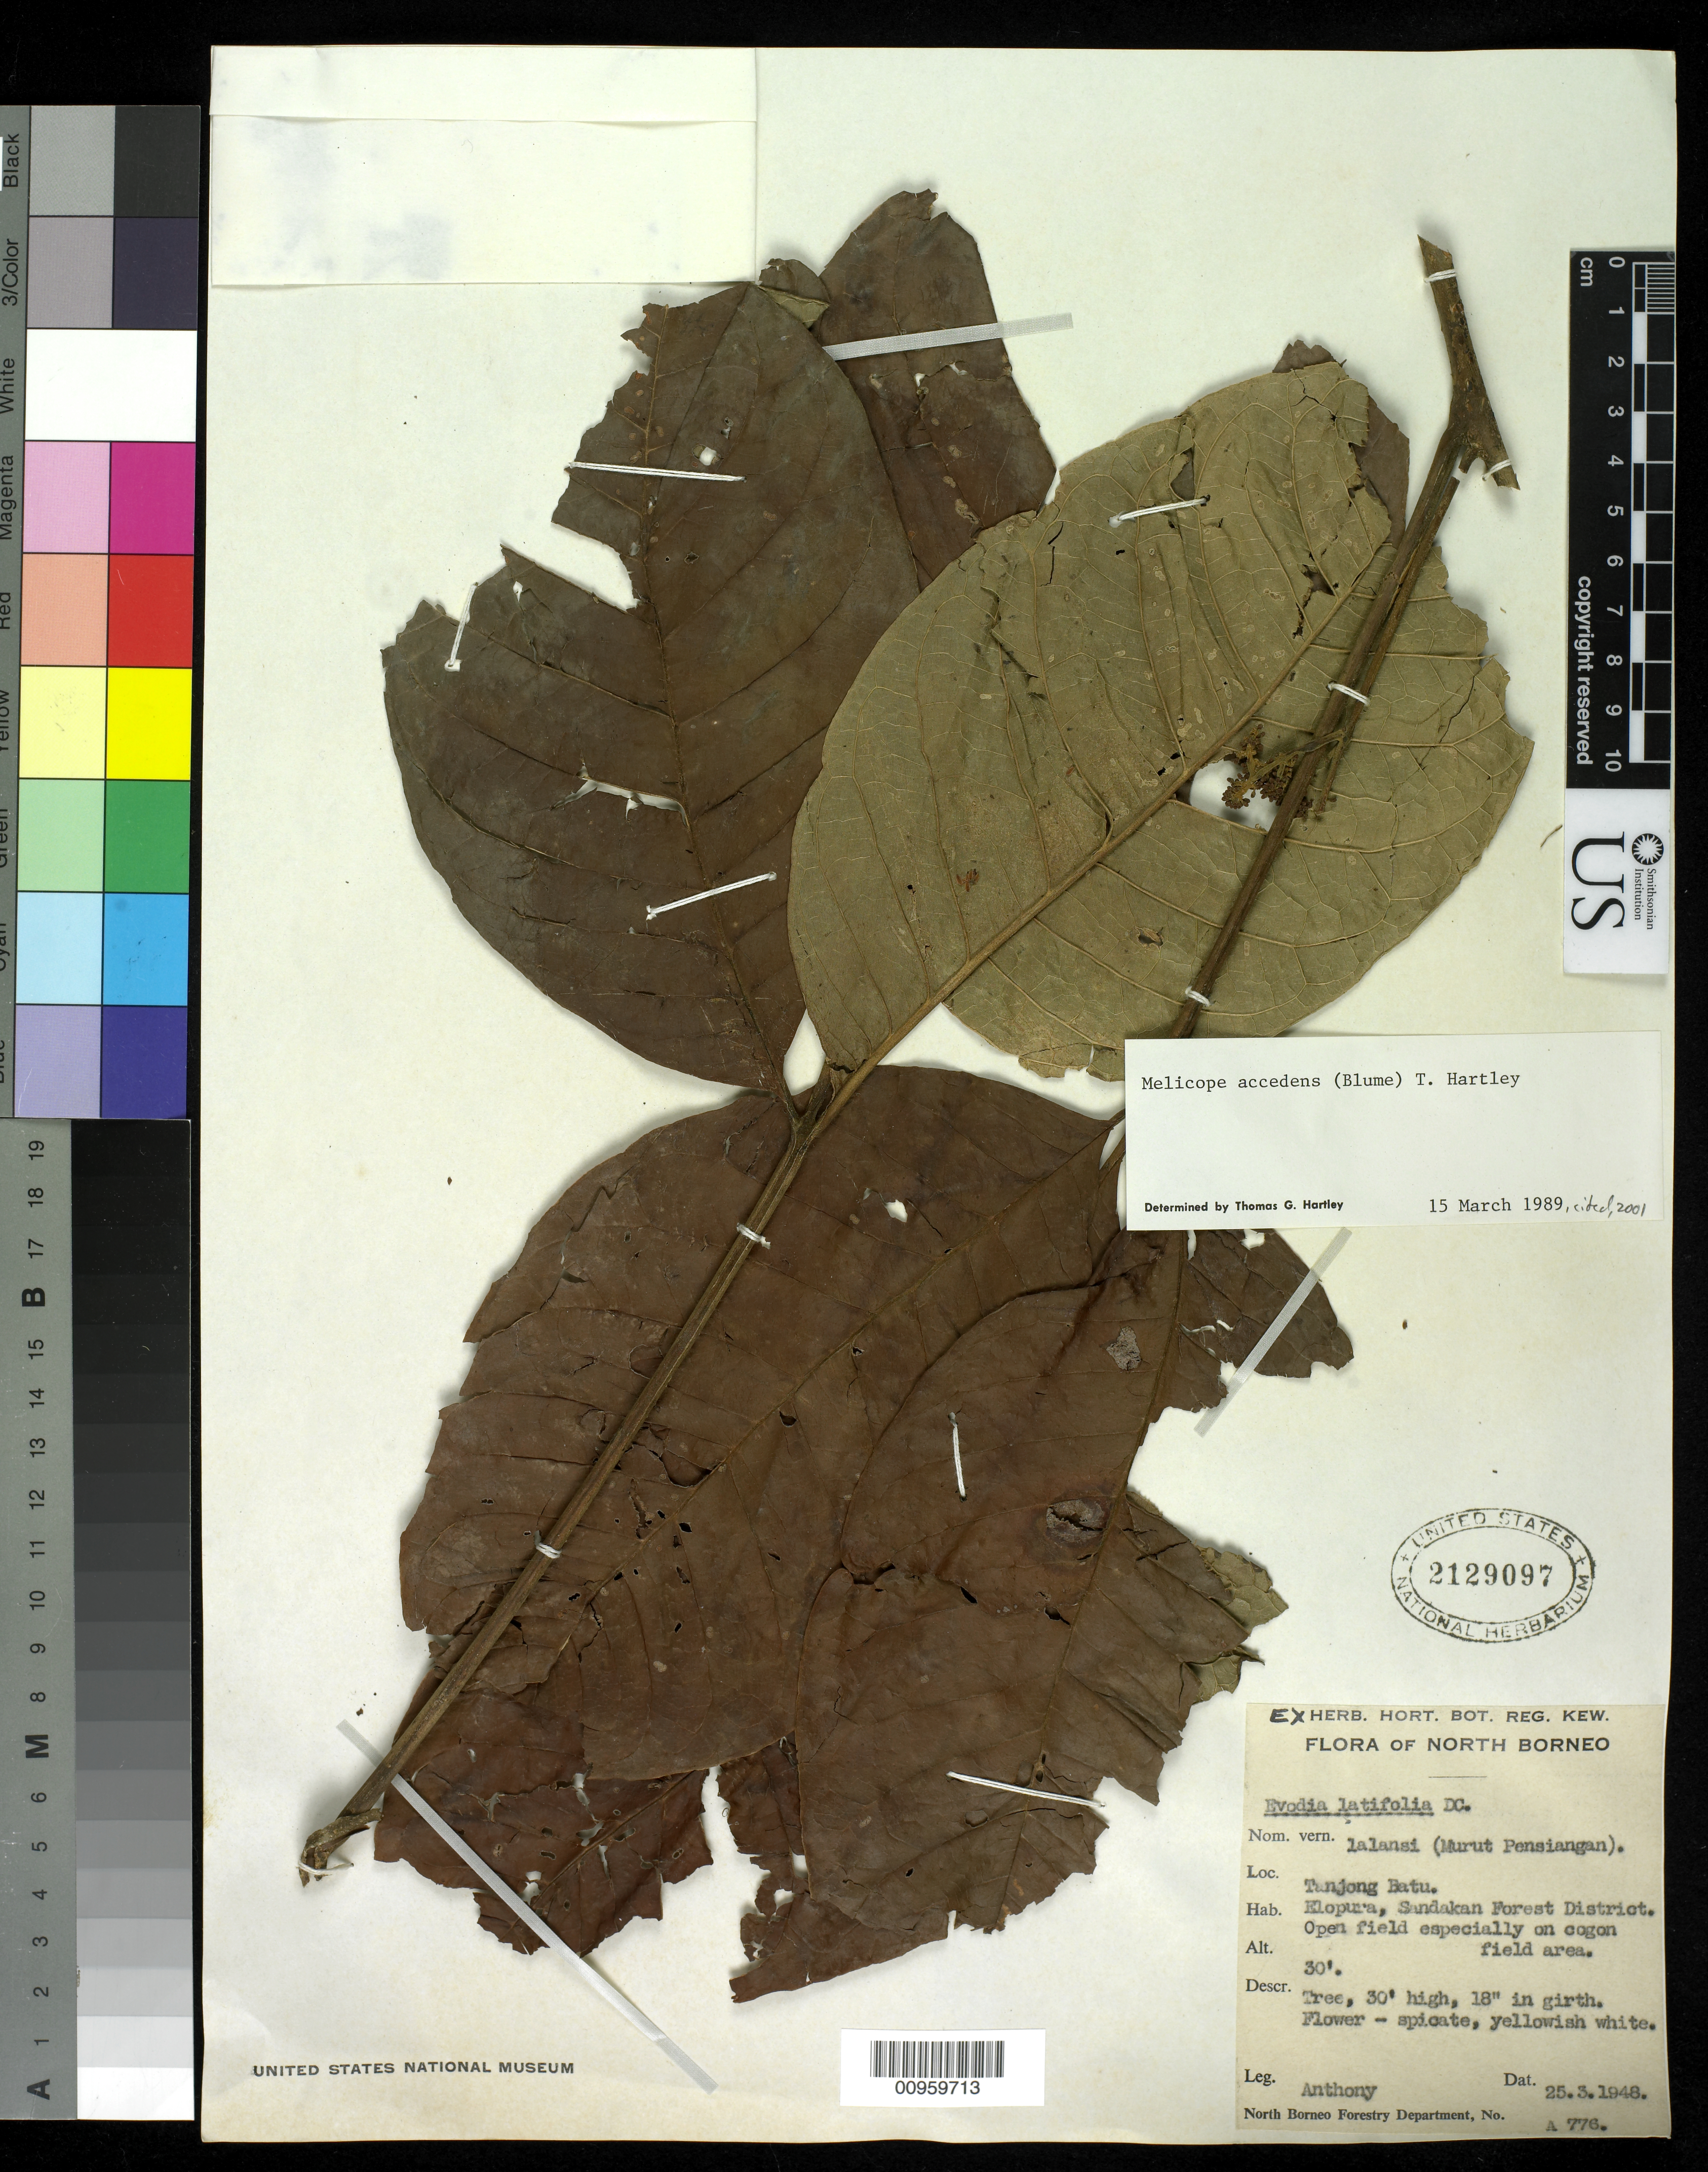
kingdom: Plantae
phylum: Tracheophyta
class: Magnoliopsida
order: Sapindales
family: Rutaceae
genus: Melicope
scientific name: Melicope accedens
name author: (Blume) T.G. Hartley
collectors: A. W. Anthony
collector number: A 776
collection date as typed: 25 Mar 1948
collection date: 1948-03-25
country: Malaysia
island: Borneo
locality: Tanjong Batu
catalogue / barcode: US 2129097